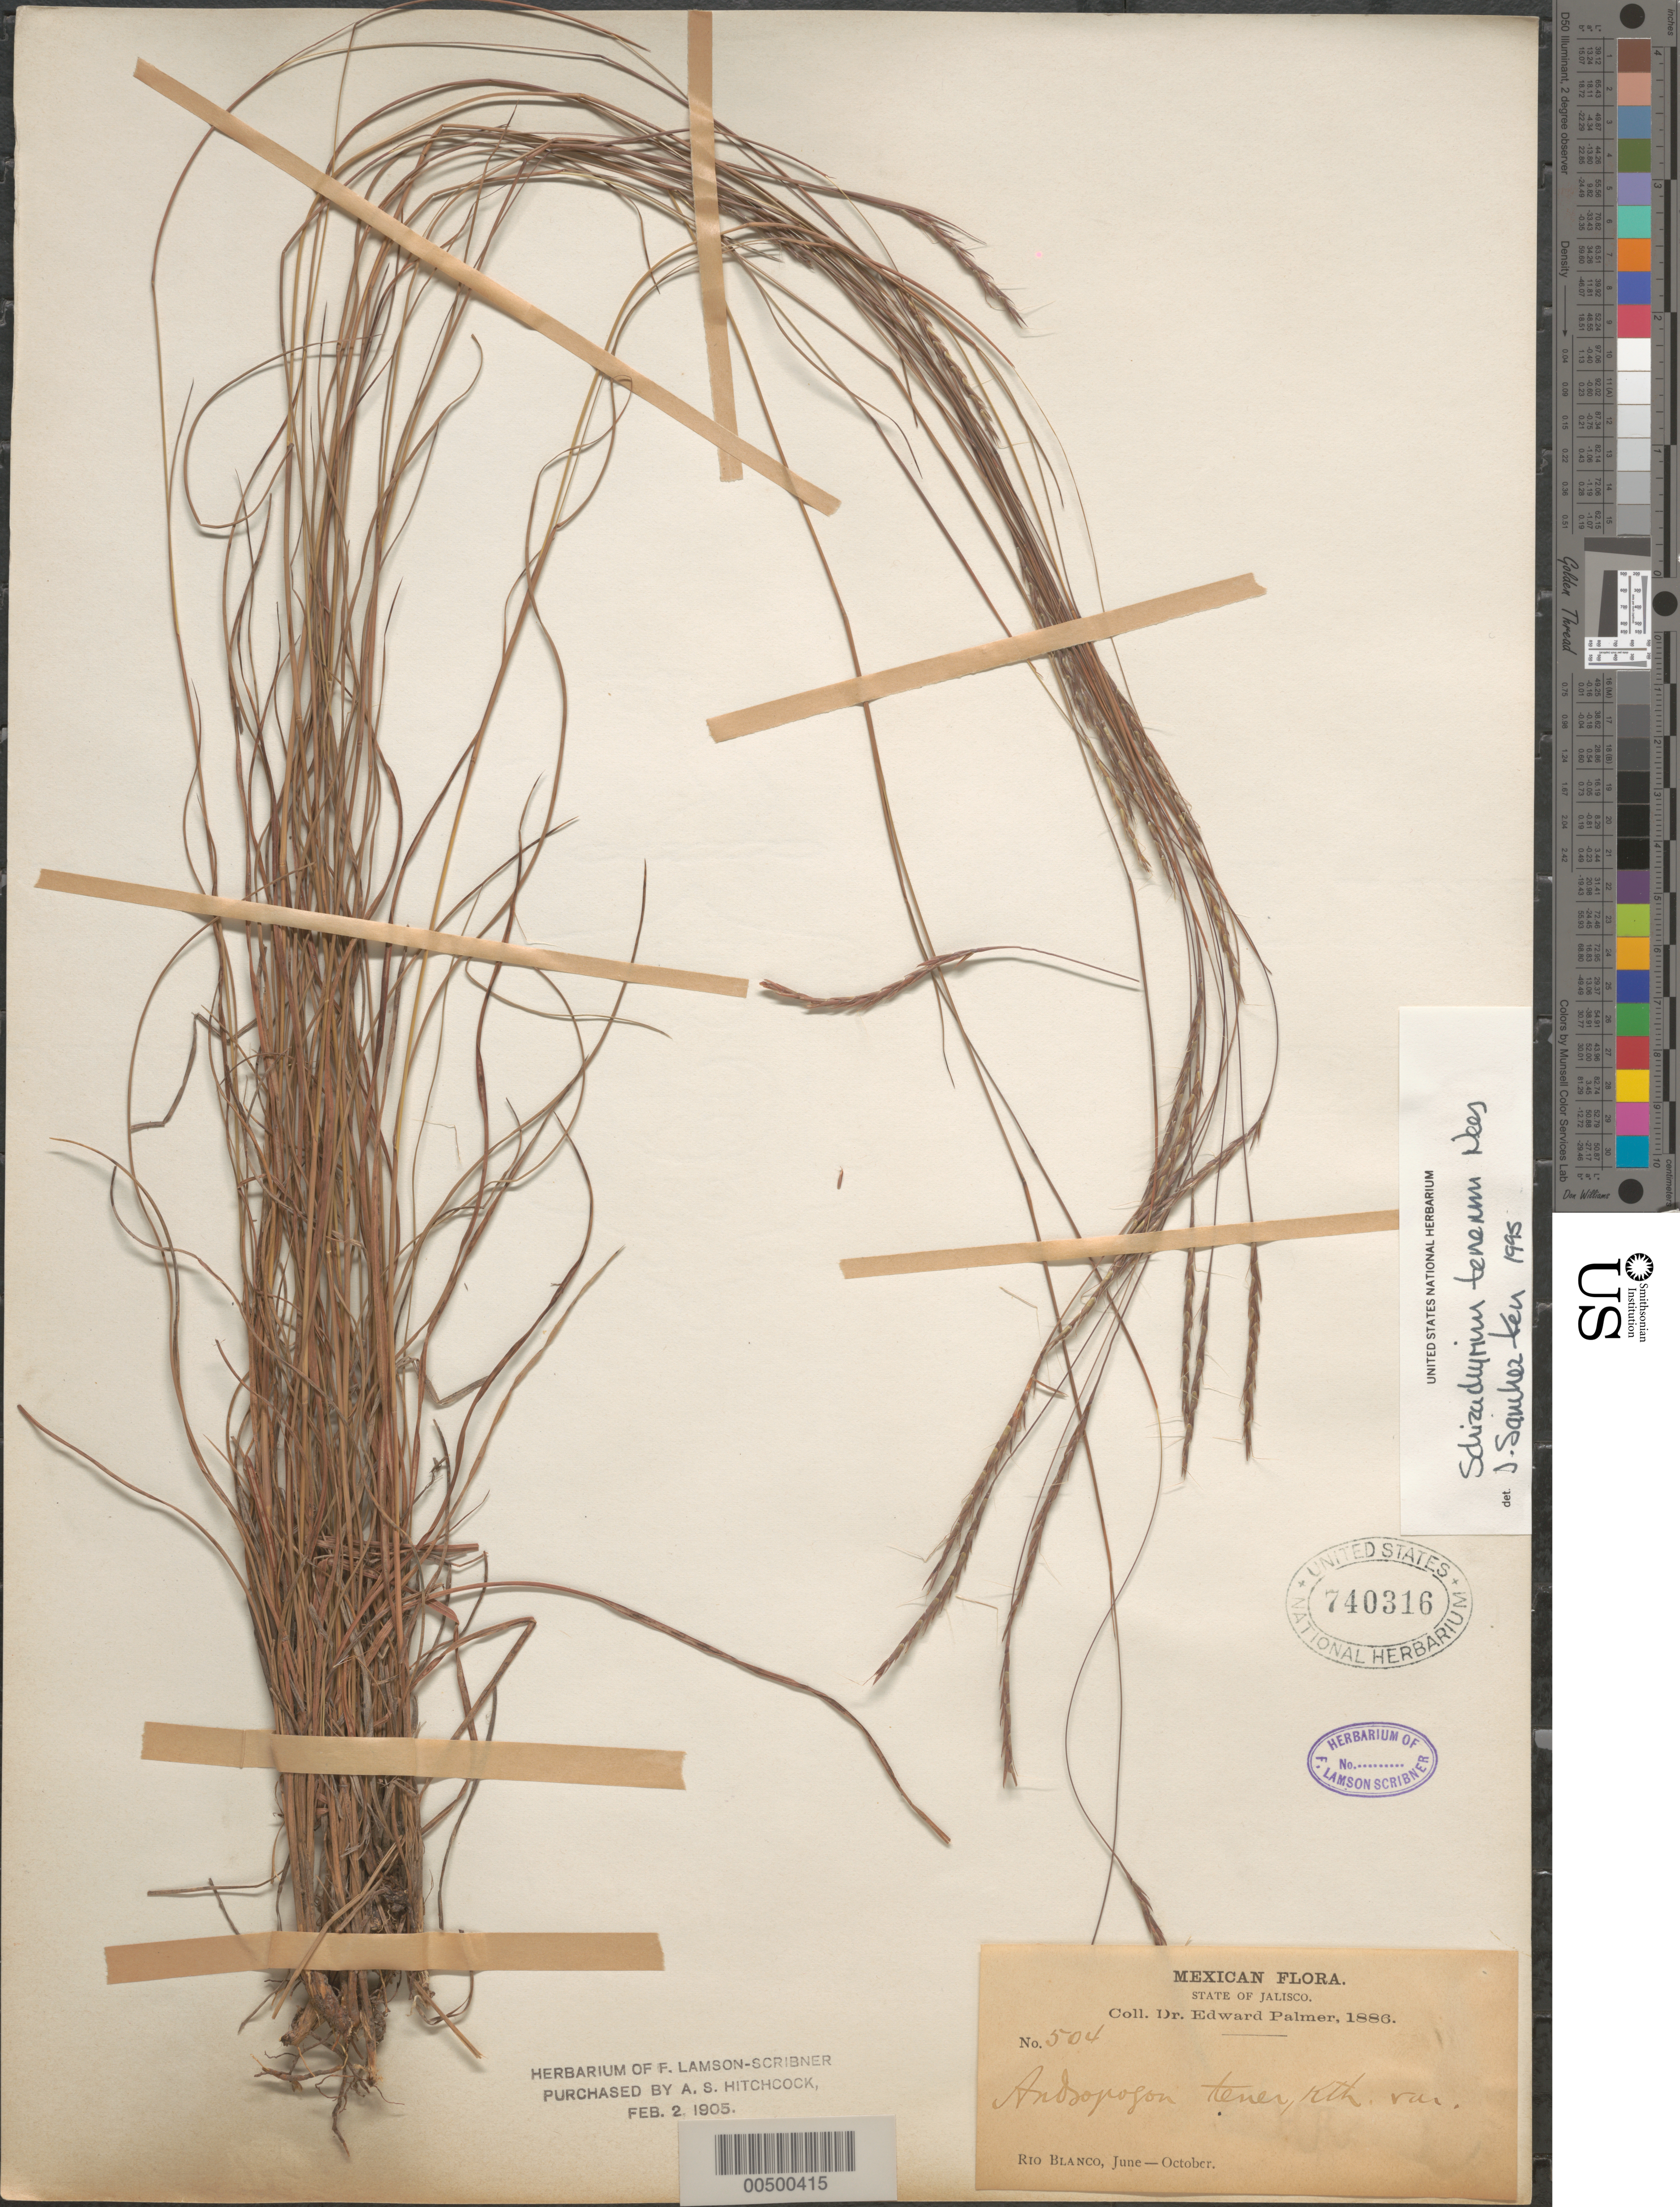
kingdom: Plantae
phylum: Tracheophyta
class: Liliopsida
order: Poales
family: Poaceae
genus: Schizachyrium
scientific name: Schizachyrium tenerum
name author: Nees in Mart.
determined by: Sánchez-Ken, J. G.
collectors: E. Palmer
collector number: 504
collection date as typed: Jun 1886 to Oct 1886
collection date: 1886-06/1886-10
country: Mexico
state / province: Jalisco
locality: Rio Blanco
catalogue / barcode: US 740316